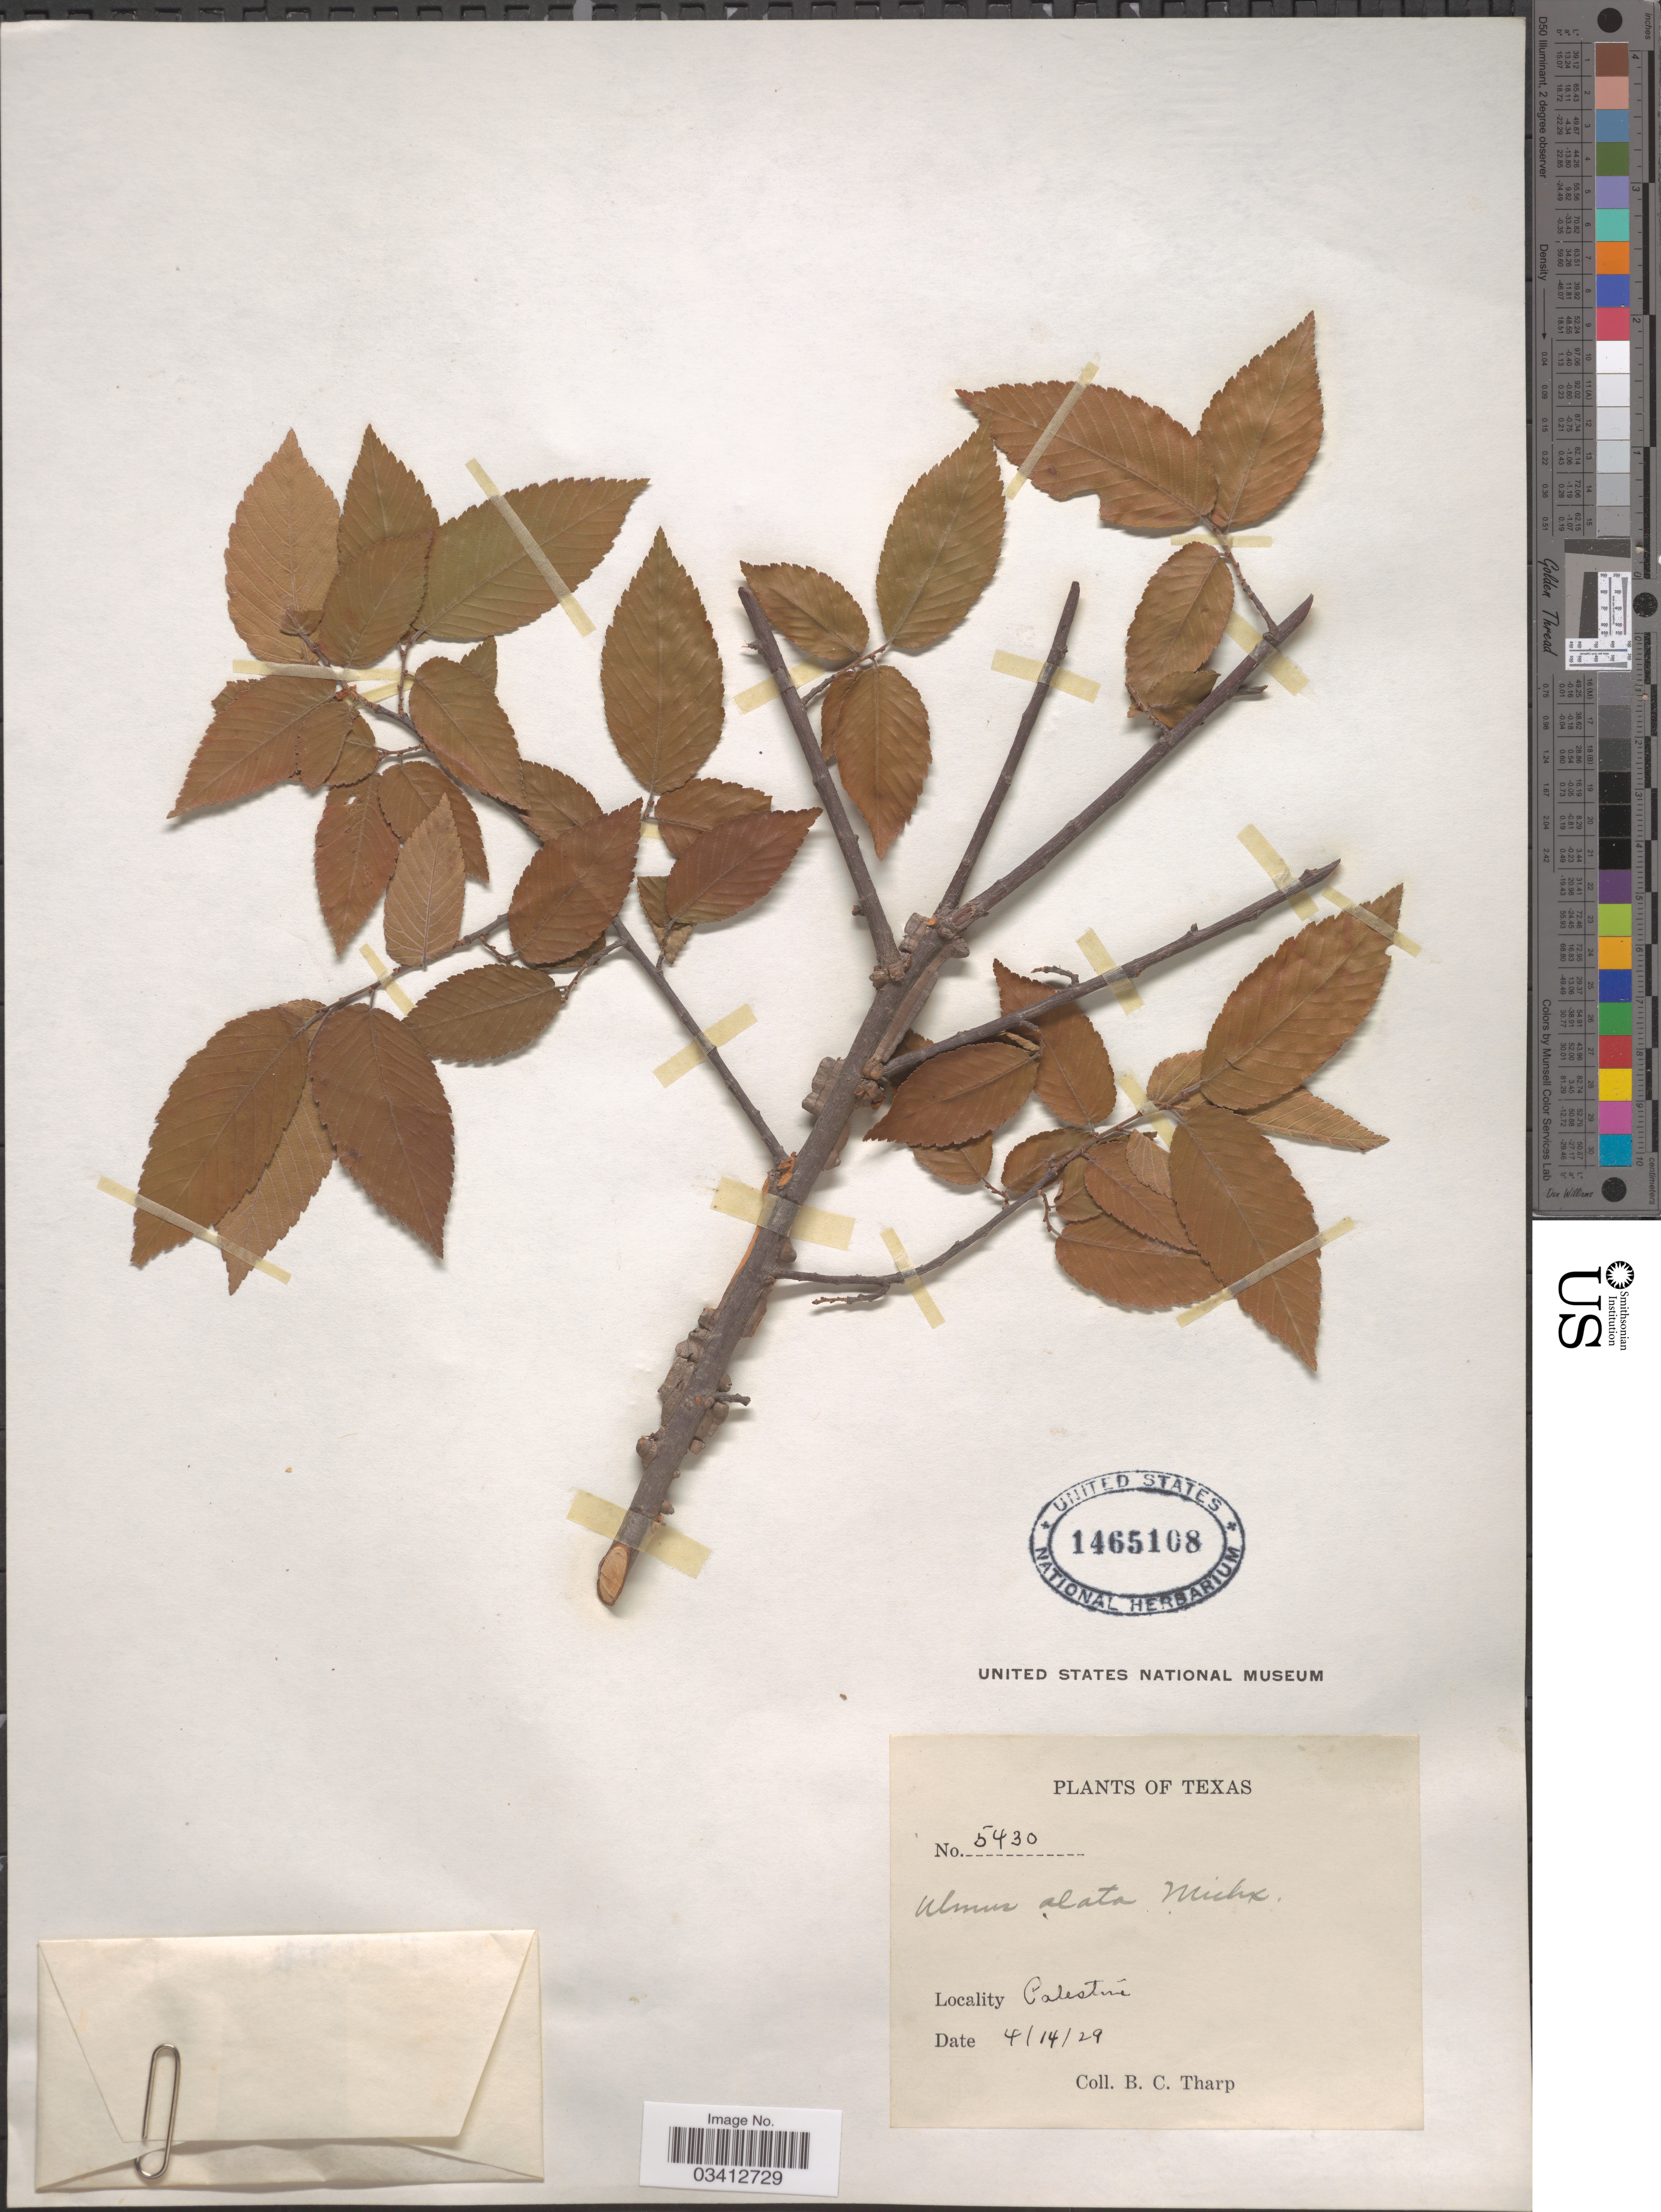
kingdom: Plantae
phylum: Tracheophyta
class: Magnoliopsida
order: Rosales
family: Ulmaceae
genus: Ulmus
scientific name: Ulmus alata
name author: Michx.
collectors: B. C. Tharp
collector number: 5430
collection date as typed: Transcribed d/m/y: 14/4/29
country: United States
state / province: Texas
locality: Palestine.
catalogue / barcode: US 1465108